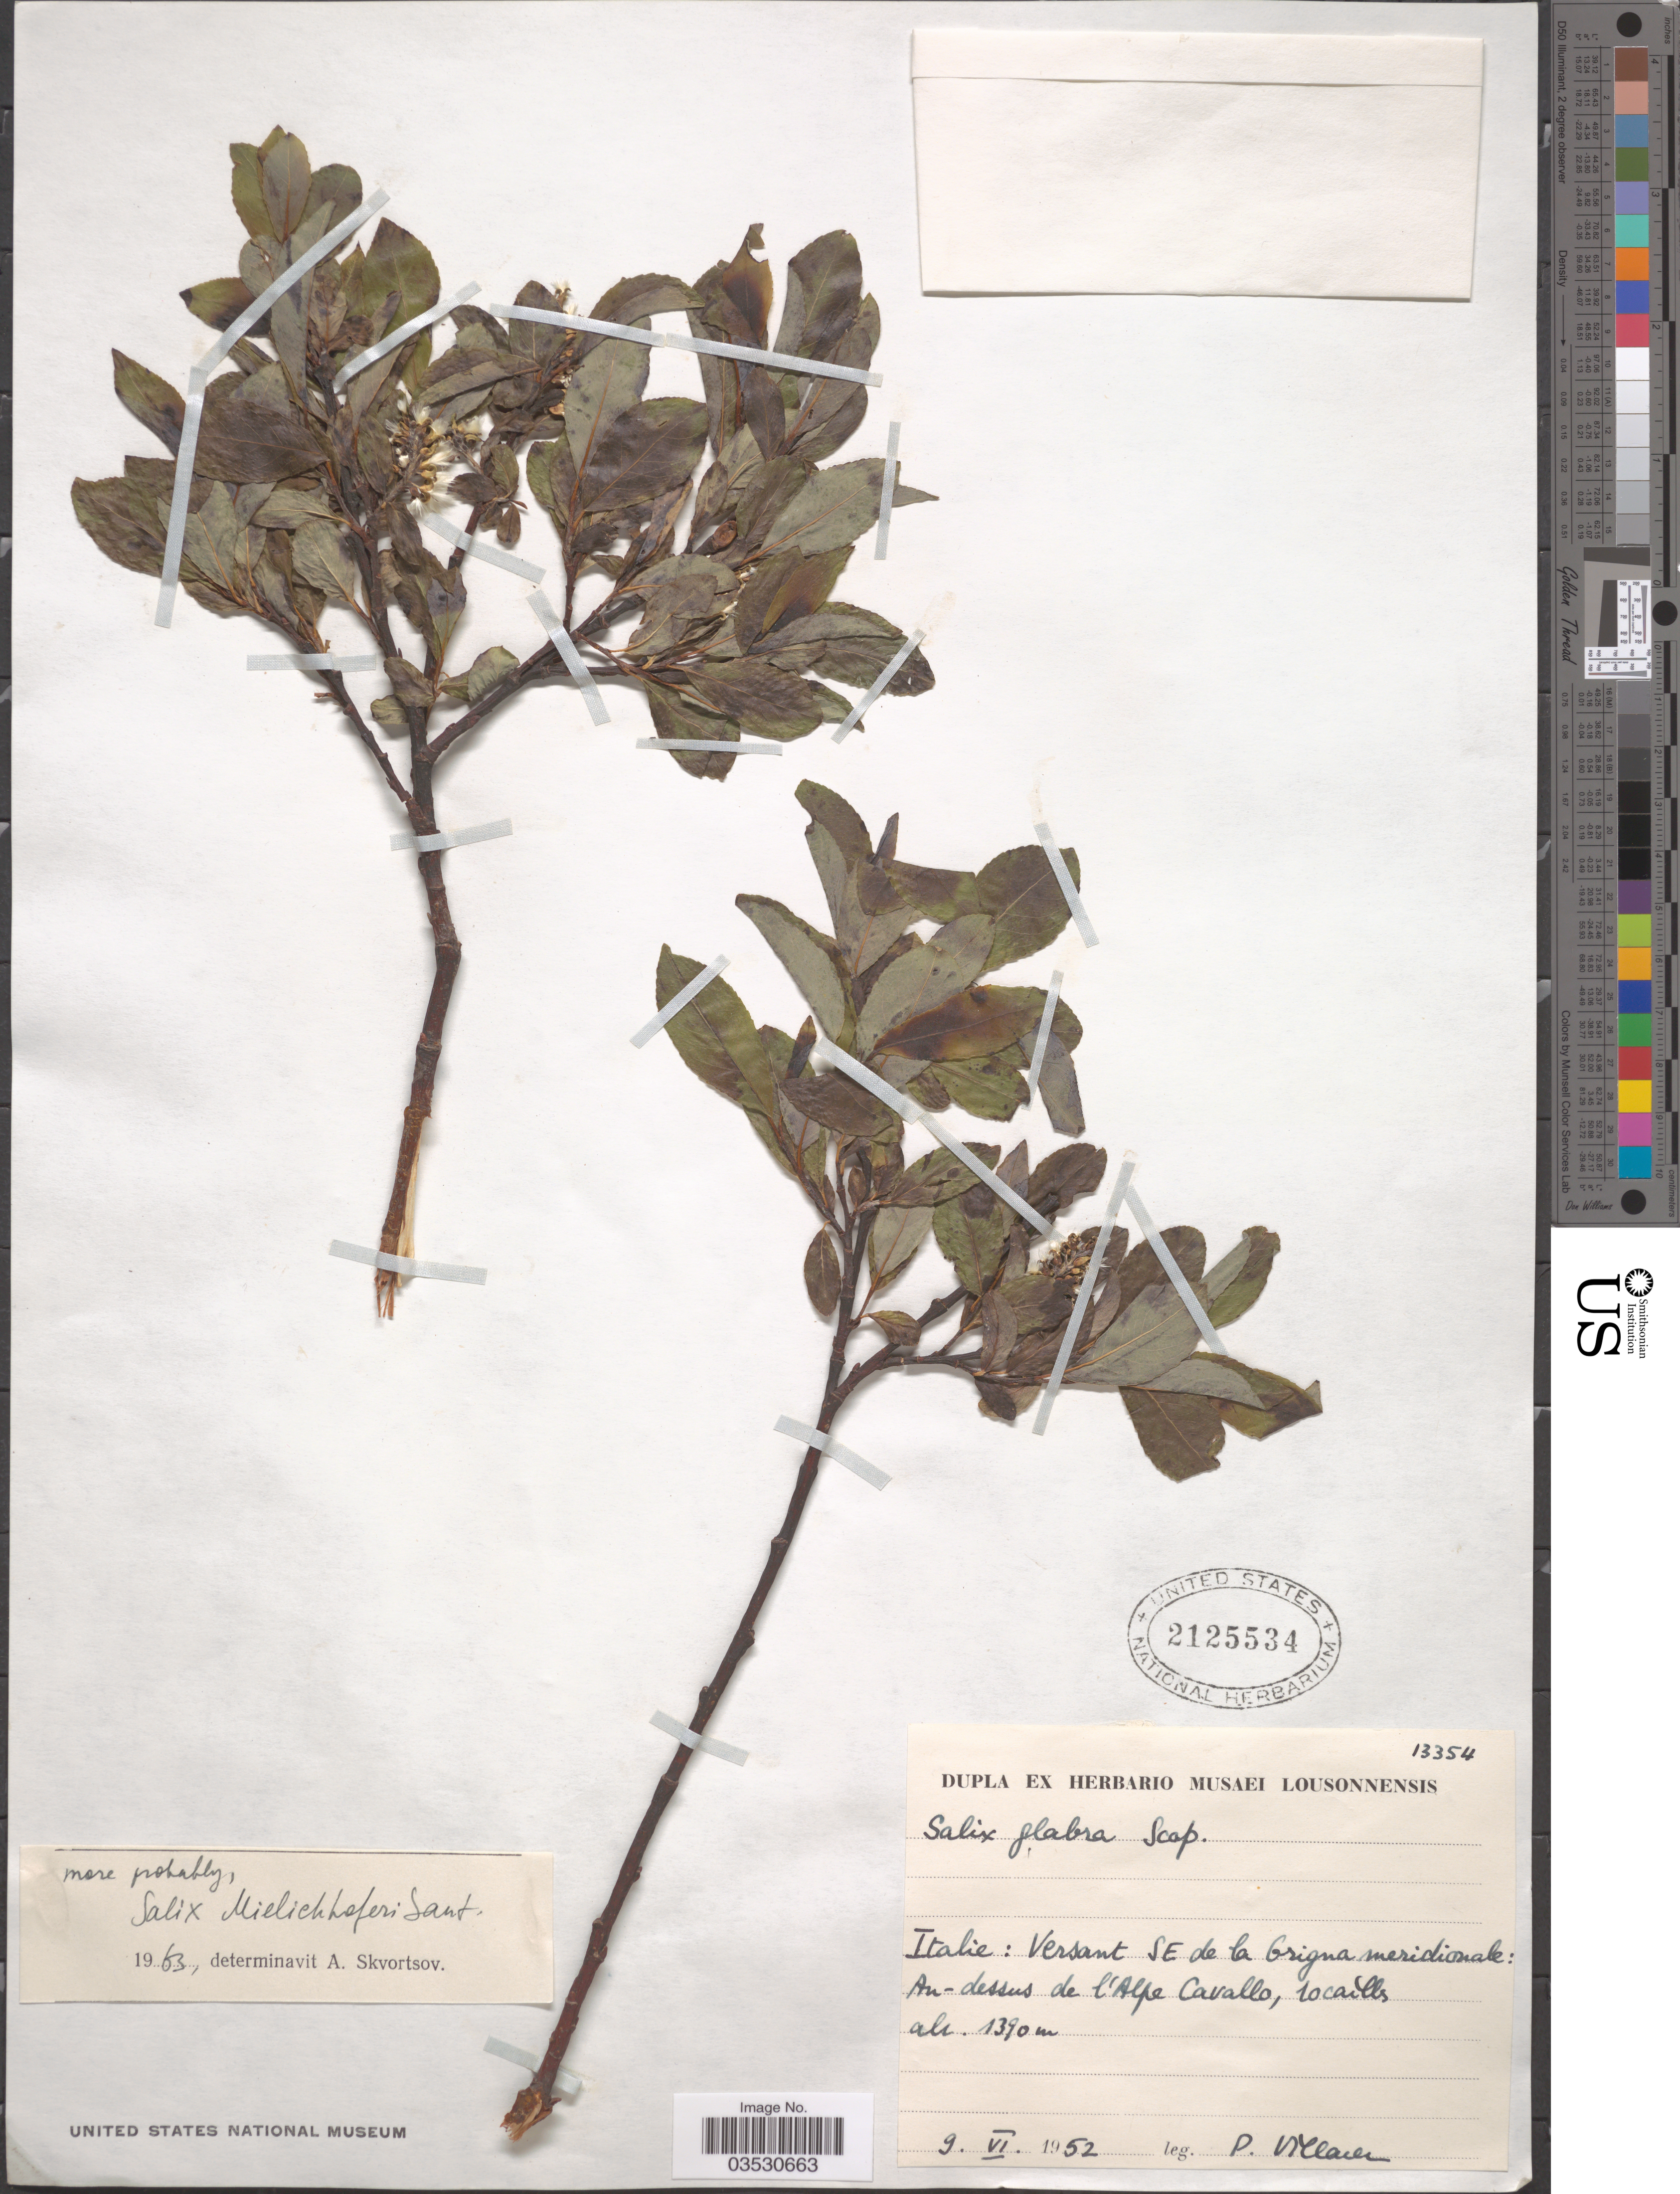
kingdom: Plantae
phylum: Tracheophyta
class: Magnoliopsida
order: Malpighiales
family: Salicaceae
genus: Salix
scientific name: Salix mielichoferi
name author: Tausch ex Andersson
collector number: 13354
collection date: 1952-06-09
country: Italy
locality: Versant SE de la brigna meridionale: Au-dessus de l'Alpe Cavallo, locaills.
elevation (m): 1390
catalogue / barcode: US 2125534